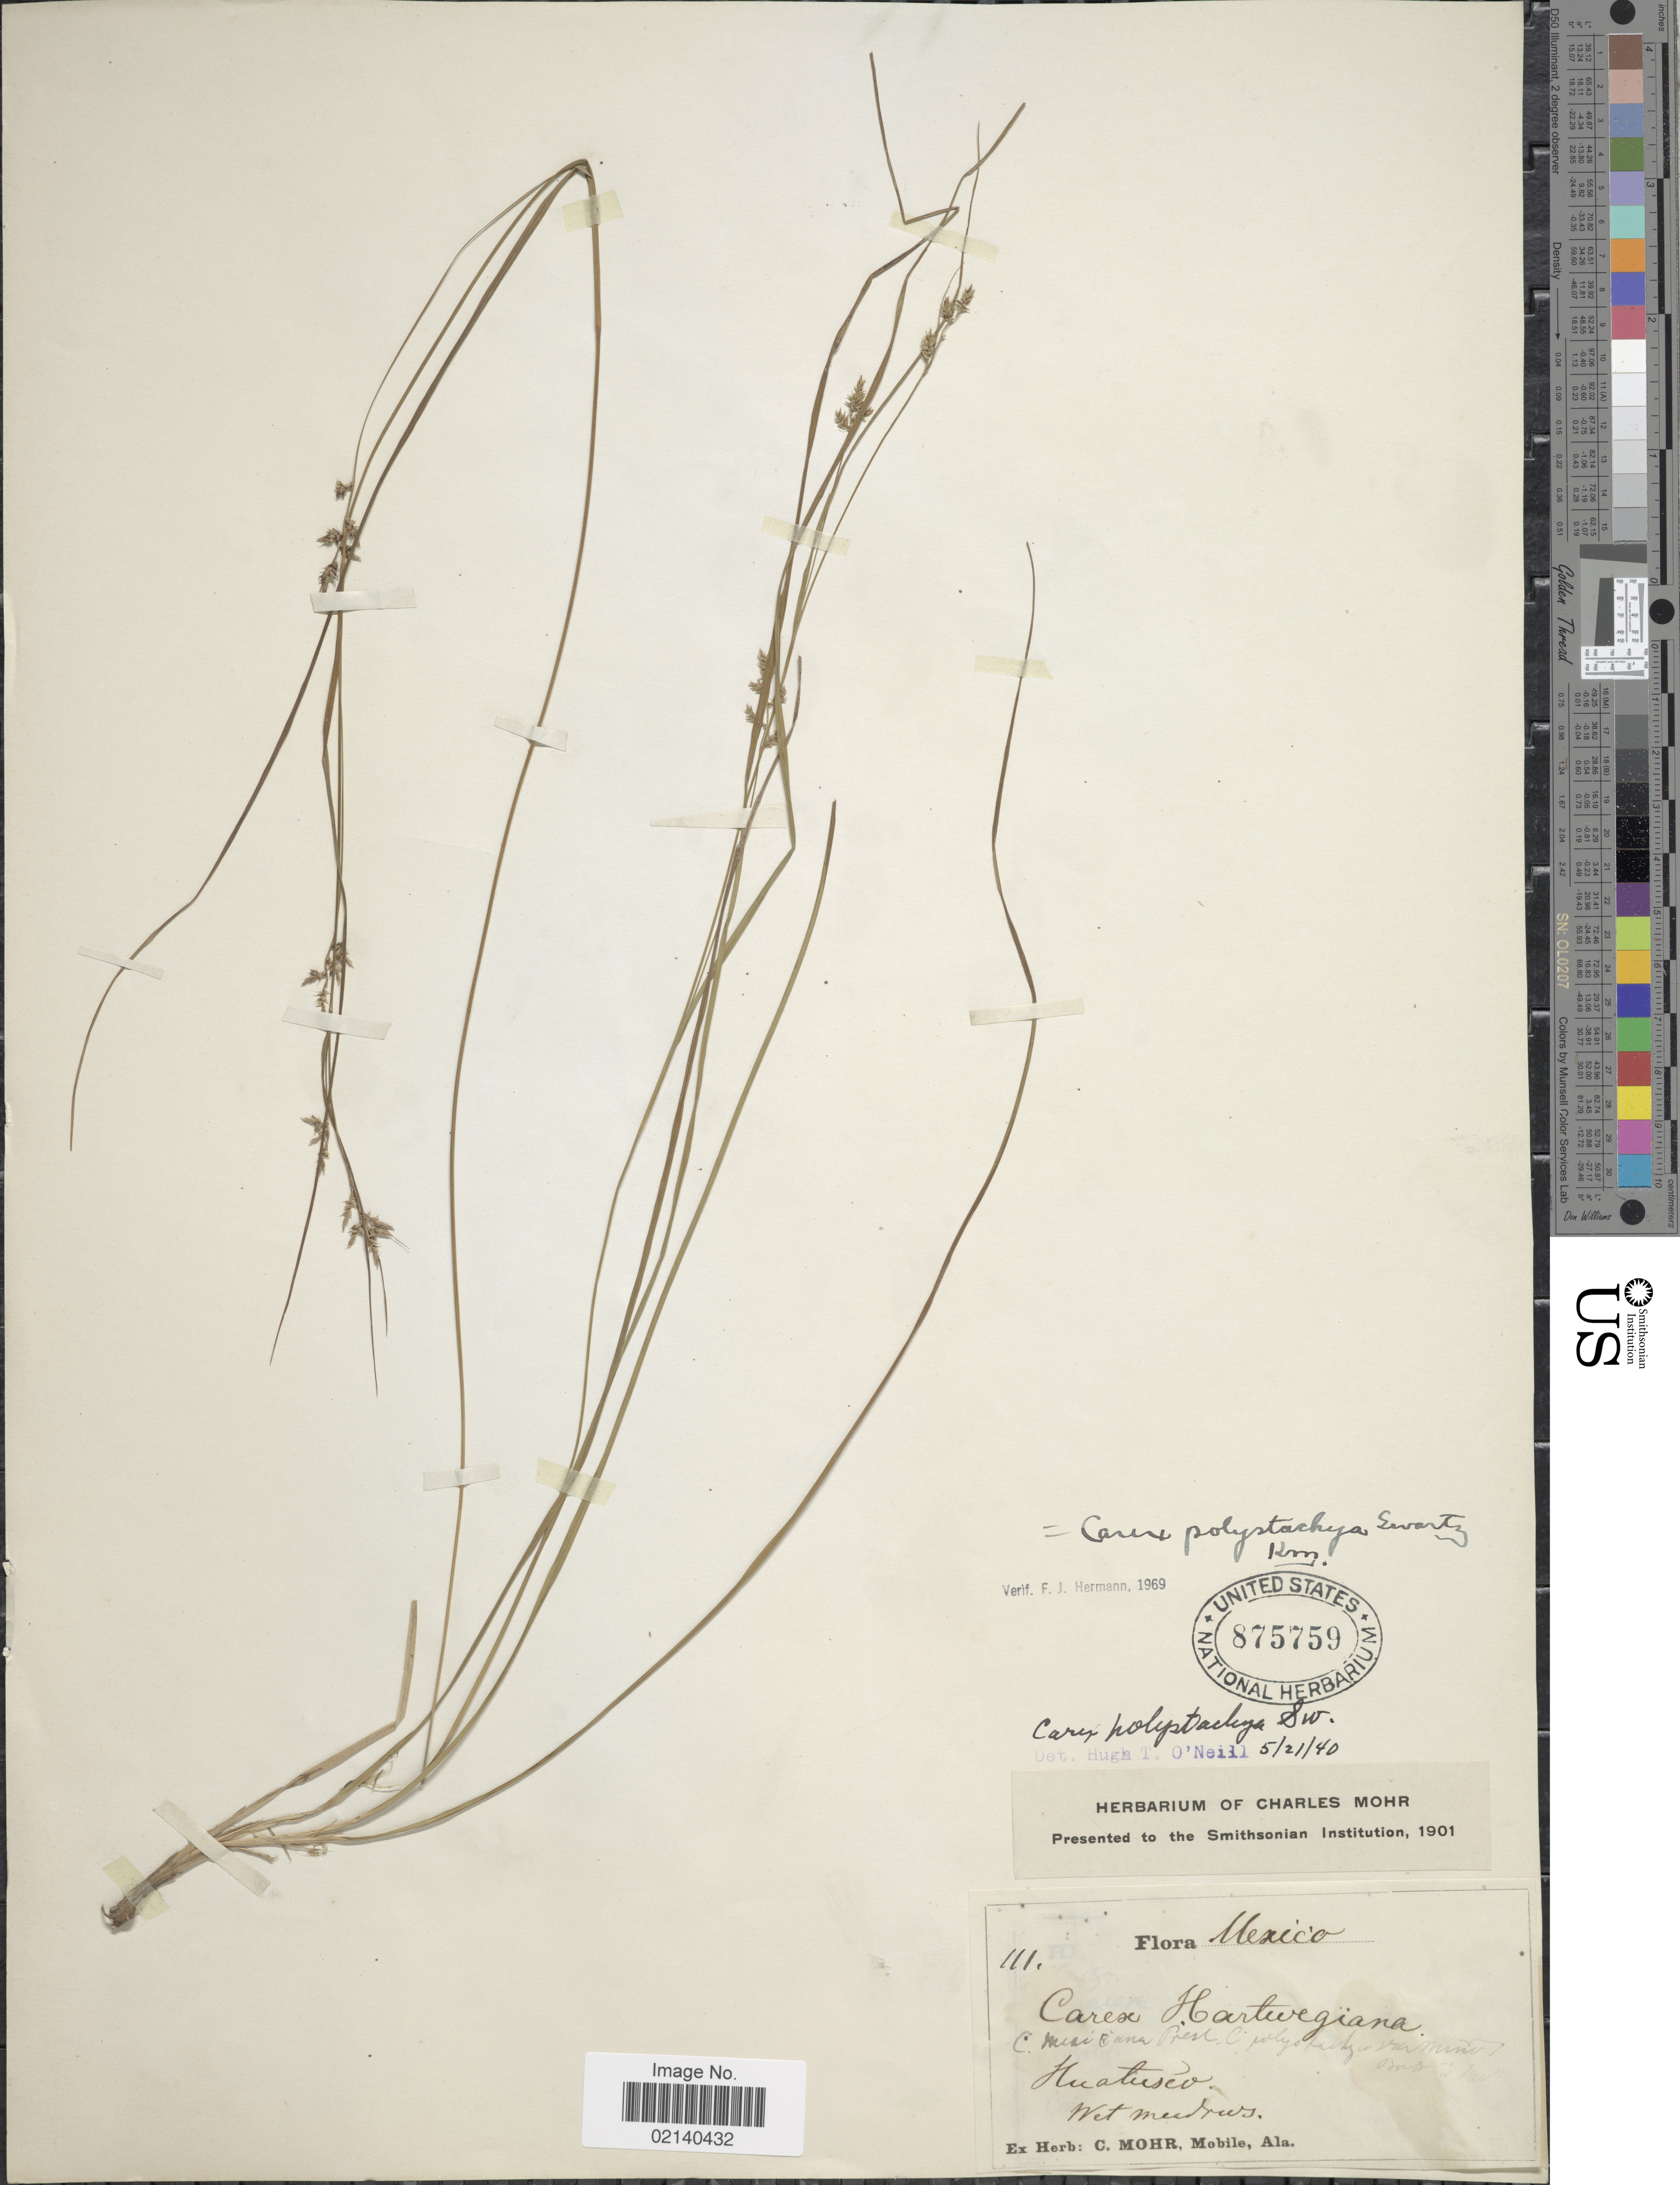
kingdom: Plantae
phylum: Tracheophyta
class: Liliopsida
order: Poales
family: Cyperaceae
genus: Carex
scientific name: Carex polystachya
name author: Sw. ex Wahlenb.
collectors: ex herb. C. Mohr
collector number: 111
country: Mexico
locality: Huatusco, wet meadows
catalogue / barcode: US 875759